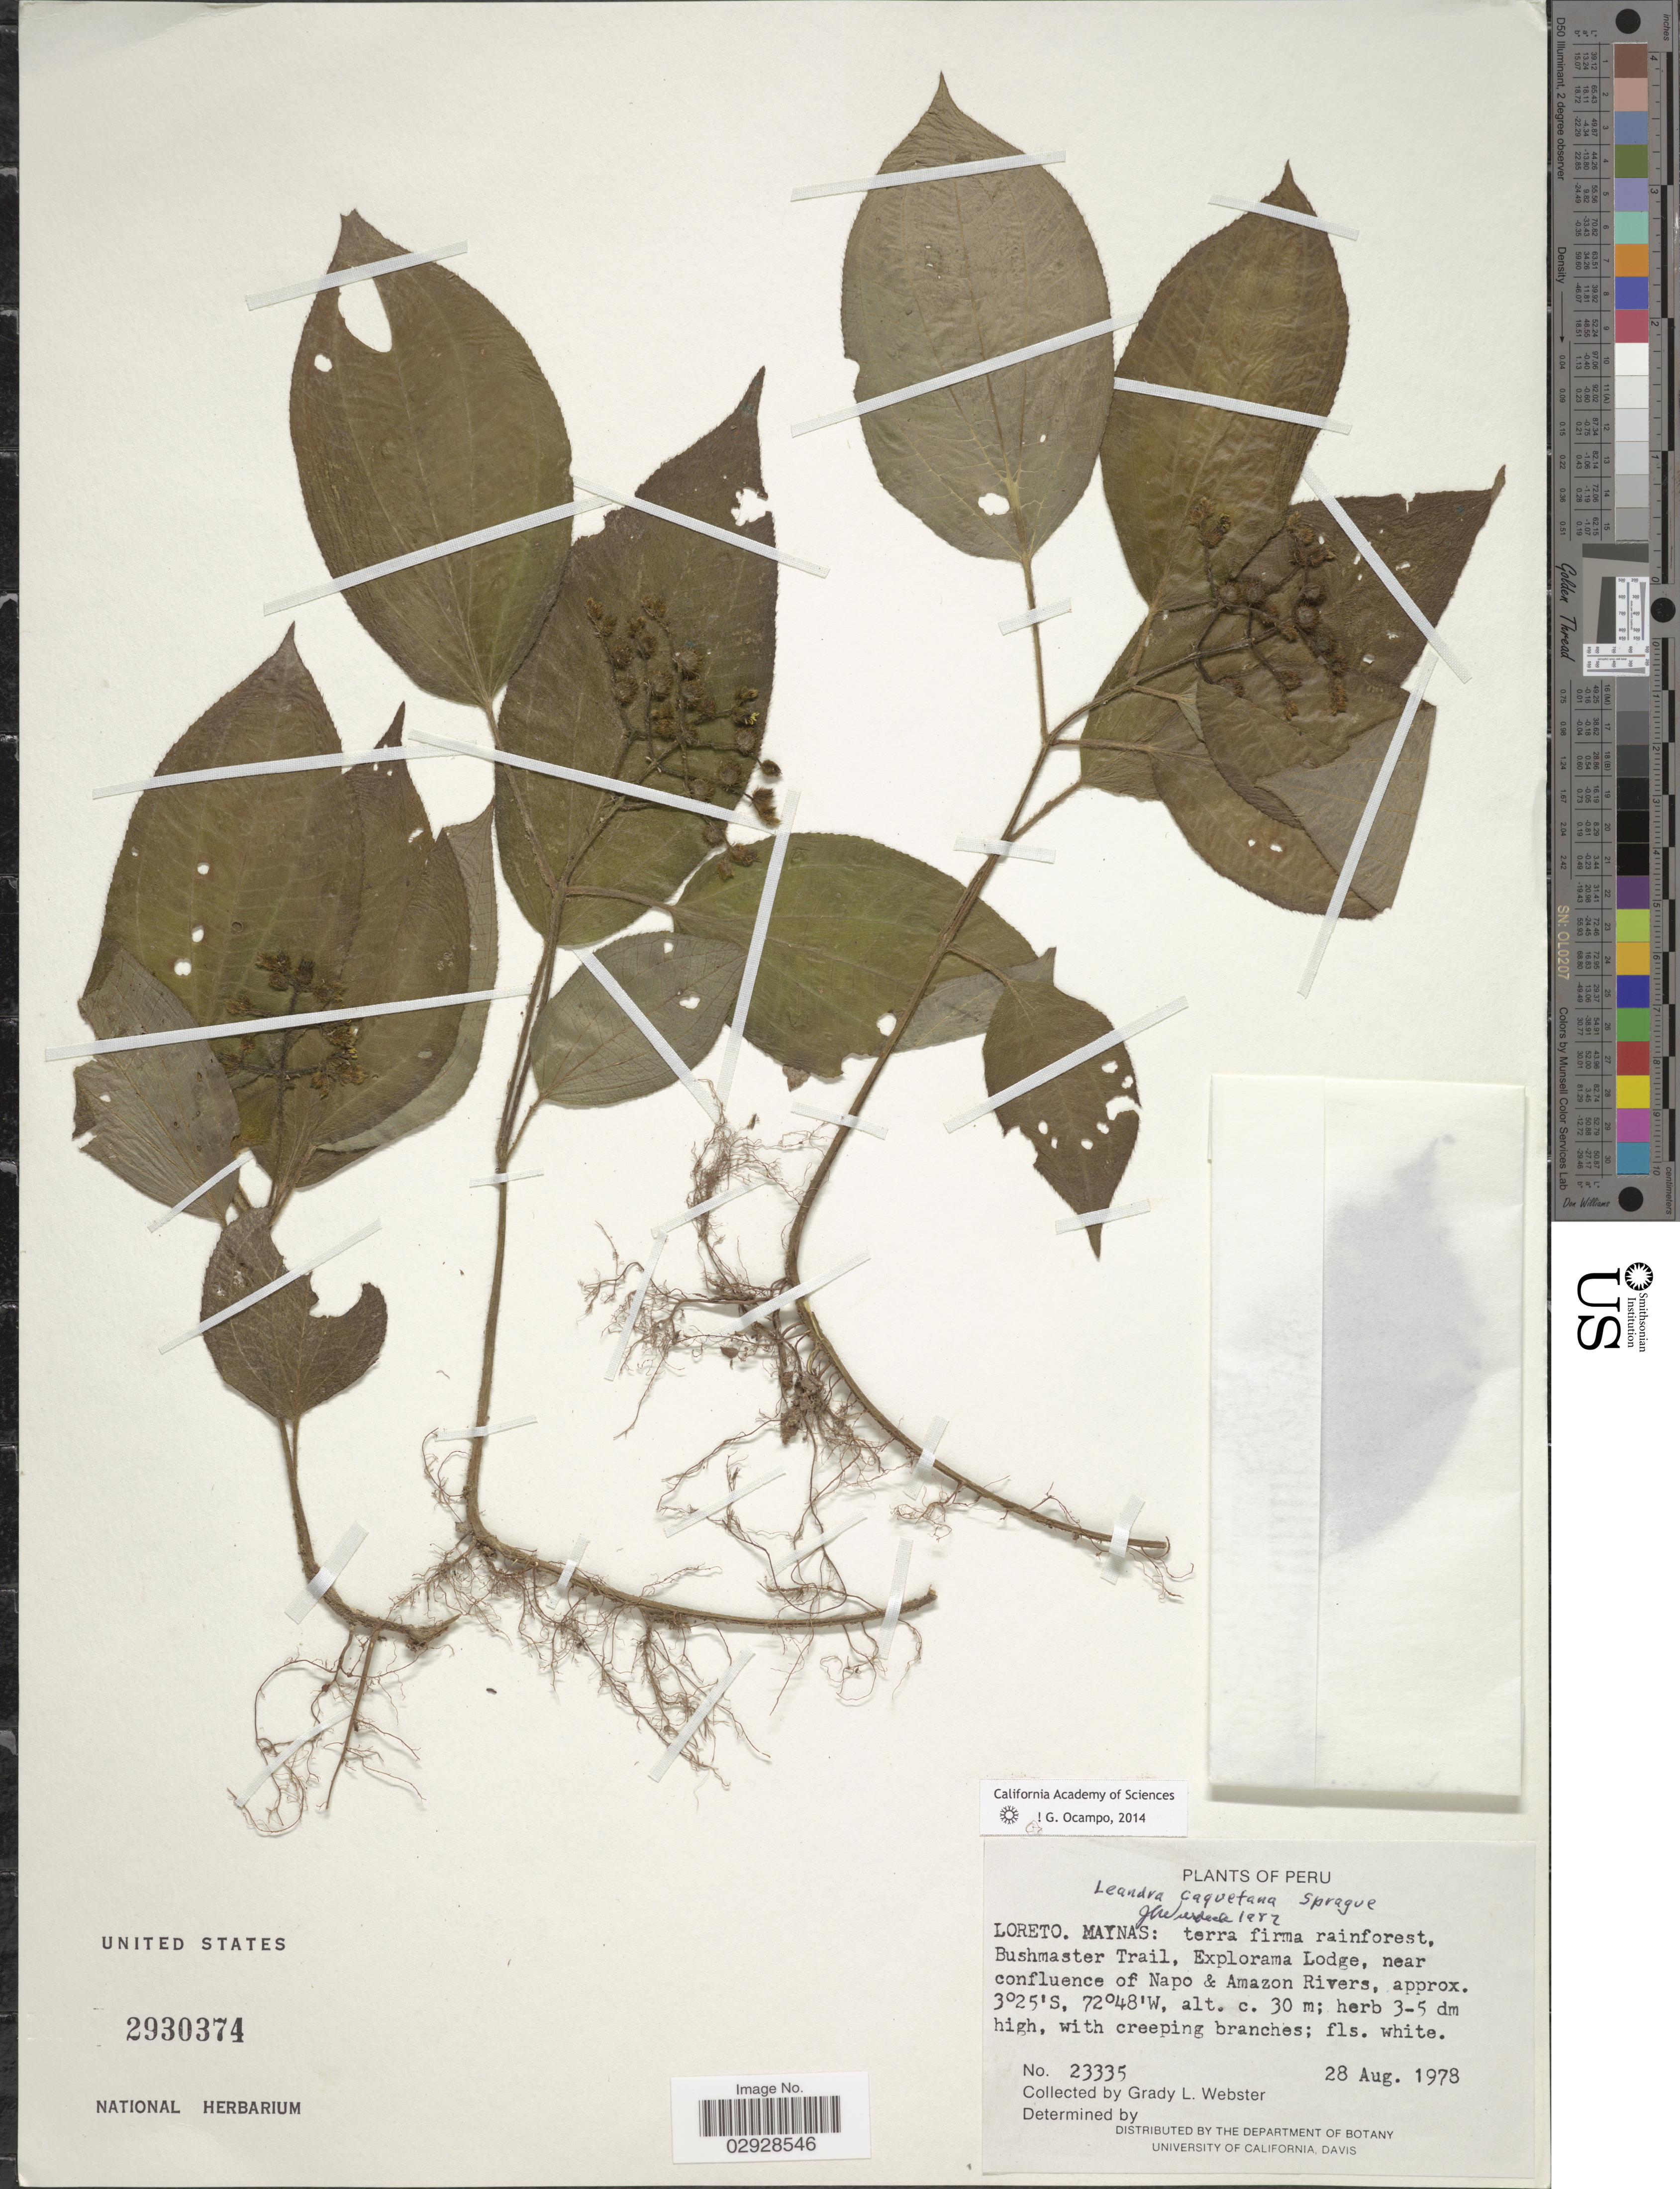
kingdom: Plantae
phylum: Tracheophyta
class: Magnoliopsida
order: Myrtales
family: Melastomataceae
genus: Leandra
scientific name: Leandra caquetana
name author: Sprague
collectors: G. L. Webster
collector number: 23335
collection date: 1978-08-28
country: Peru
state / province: Loreto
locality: Myanas: terra firma rainforest, Bushmaster Trail, Explorama Lodge, near confluence of Napo & Amazon Rivers.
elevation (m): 30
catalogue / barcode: US 2930374